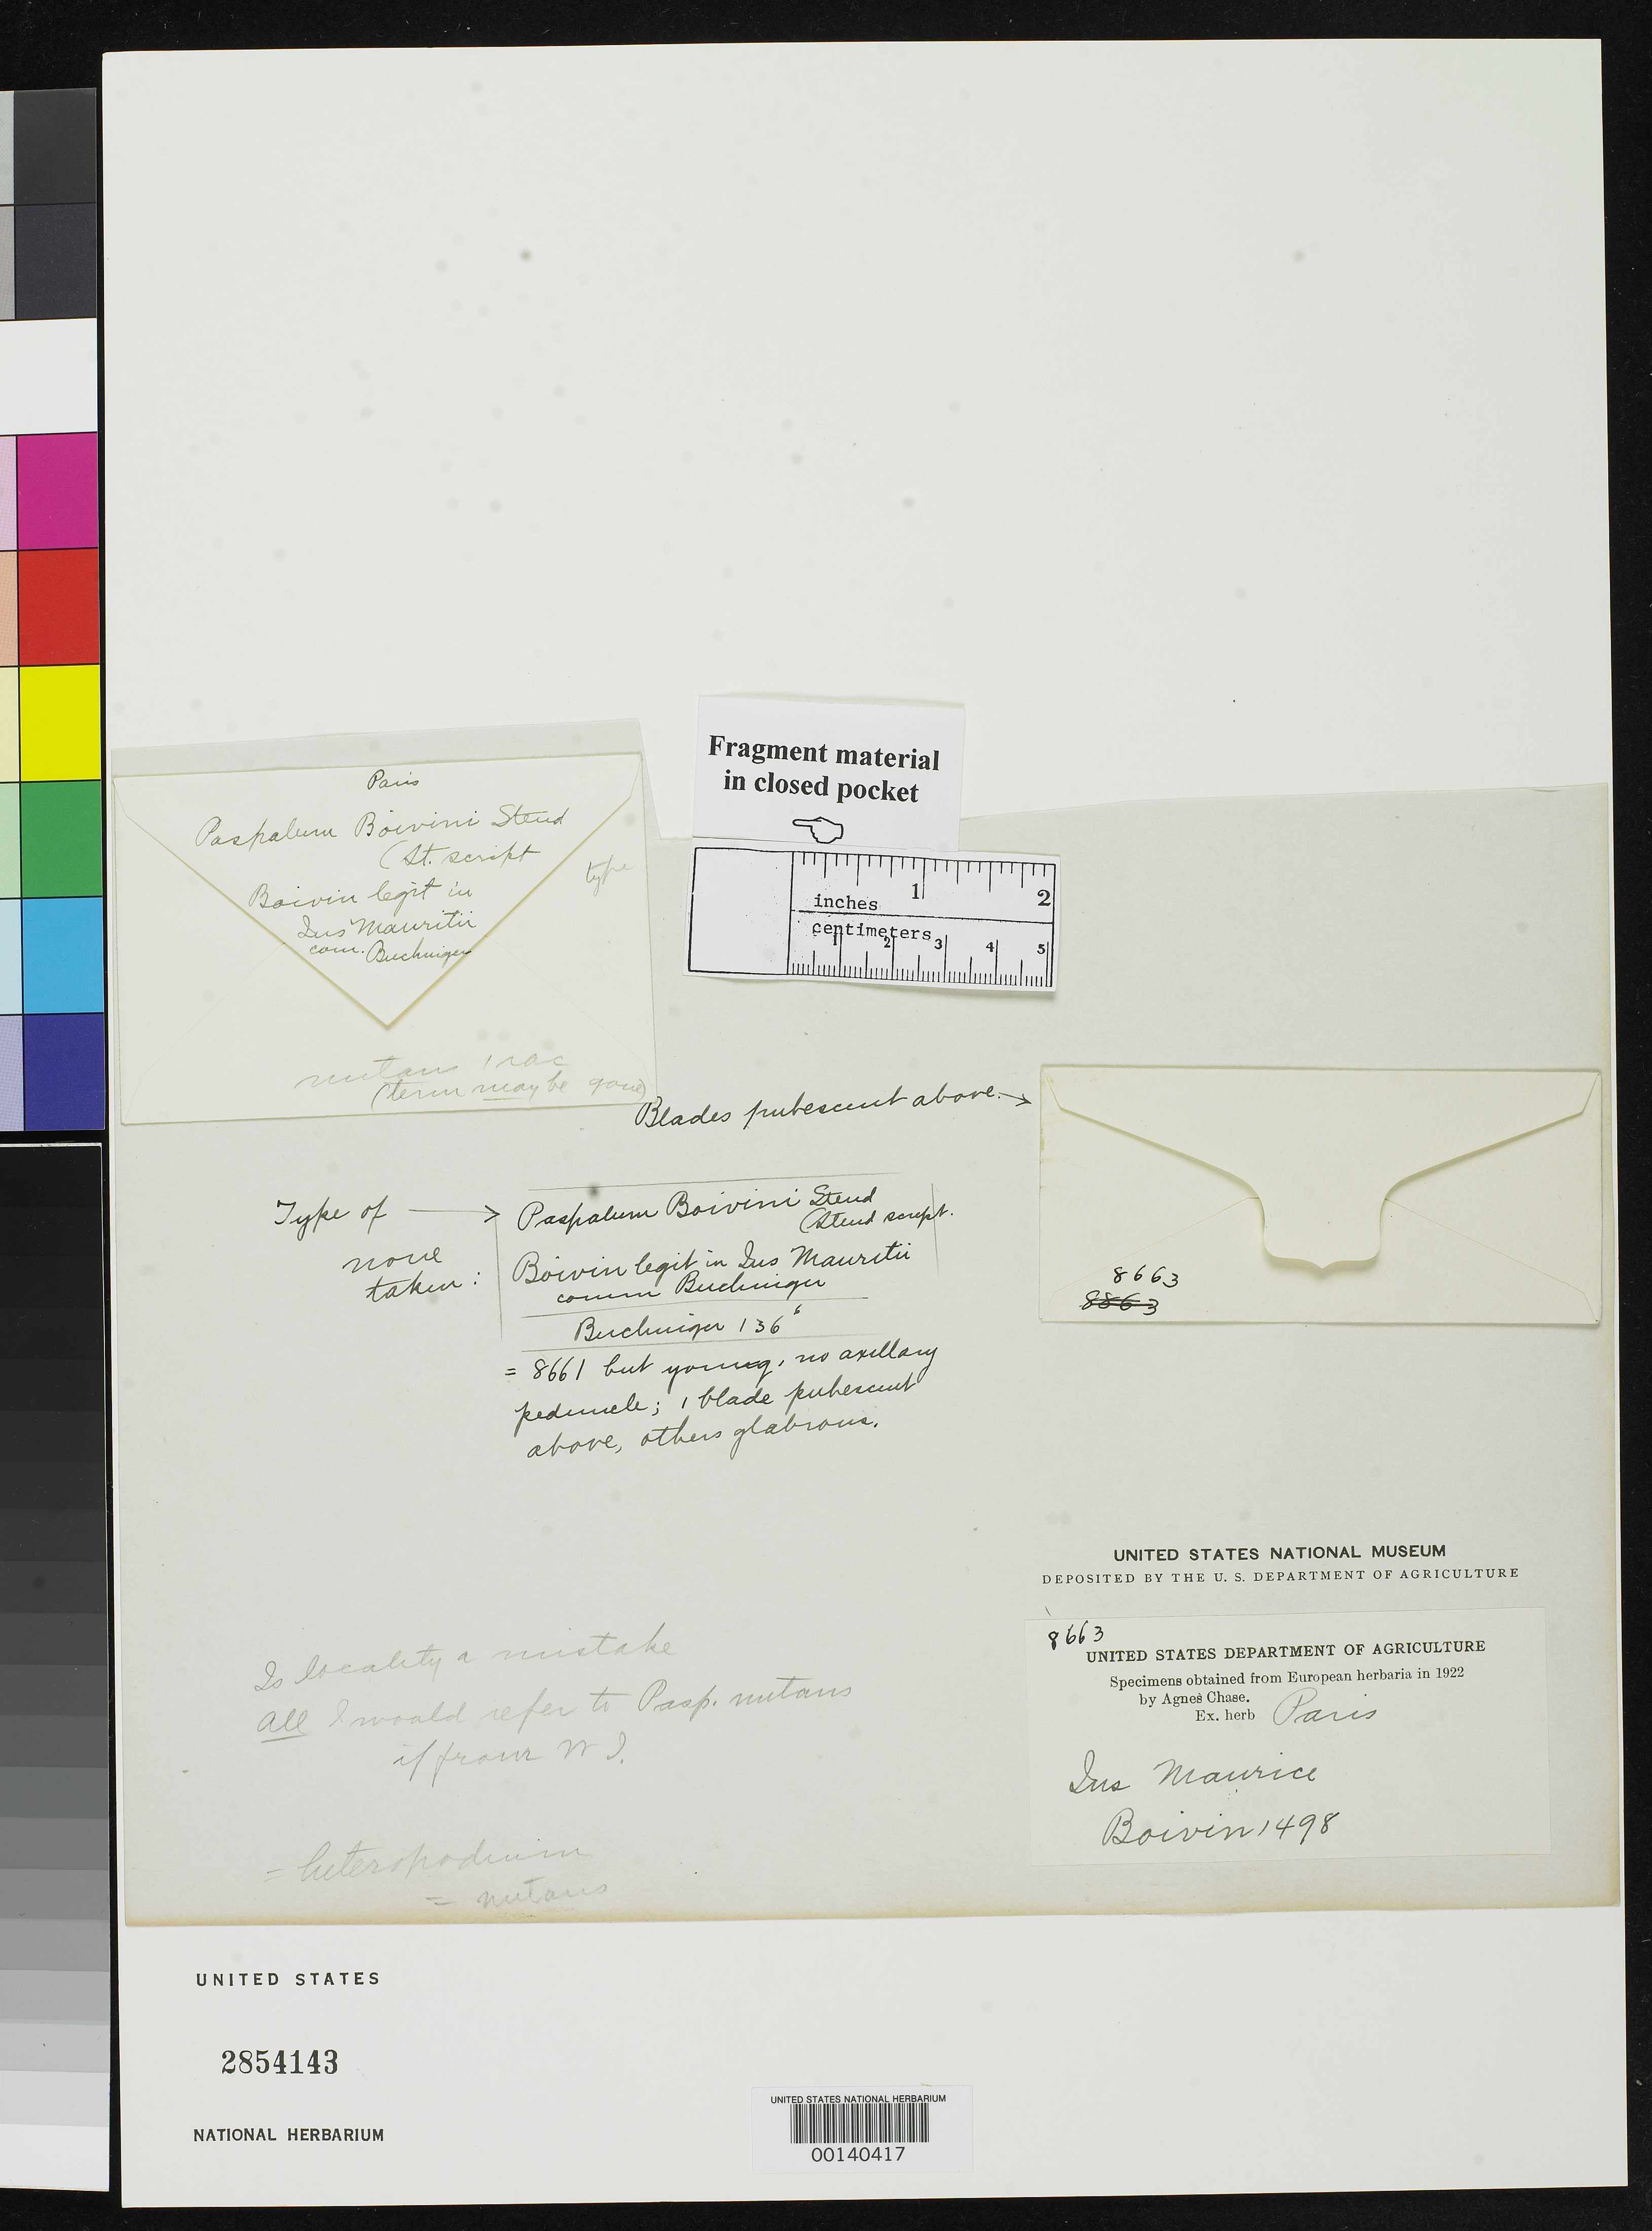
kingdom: Plantae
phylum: Tracheophyta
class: Liliopsida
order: Poales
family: Poaceae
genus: Paspalum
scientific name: Paspalum boivini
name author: Steud.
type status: Type Fragment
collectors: L. H. Boivin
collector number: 1498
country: Seychelles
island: Aldabra Atoll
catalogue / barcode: US 2854143